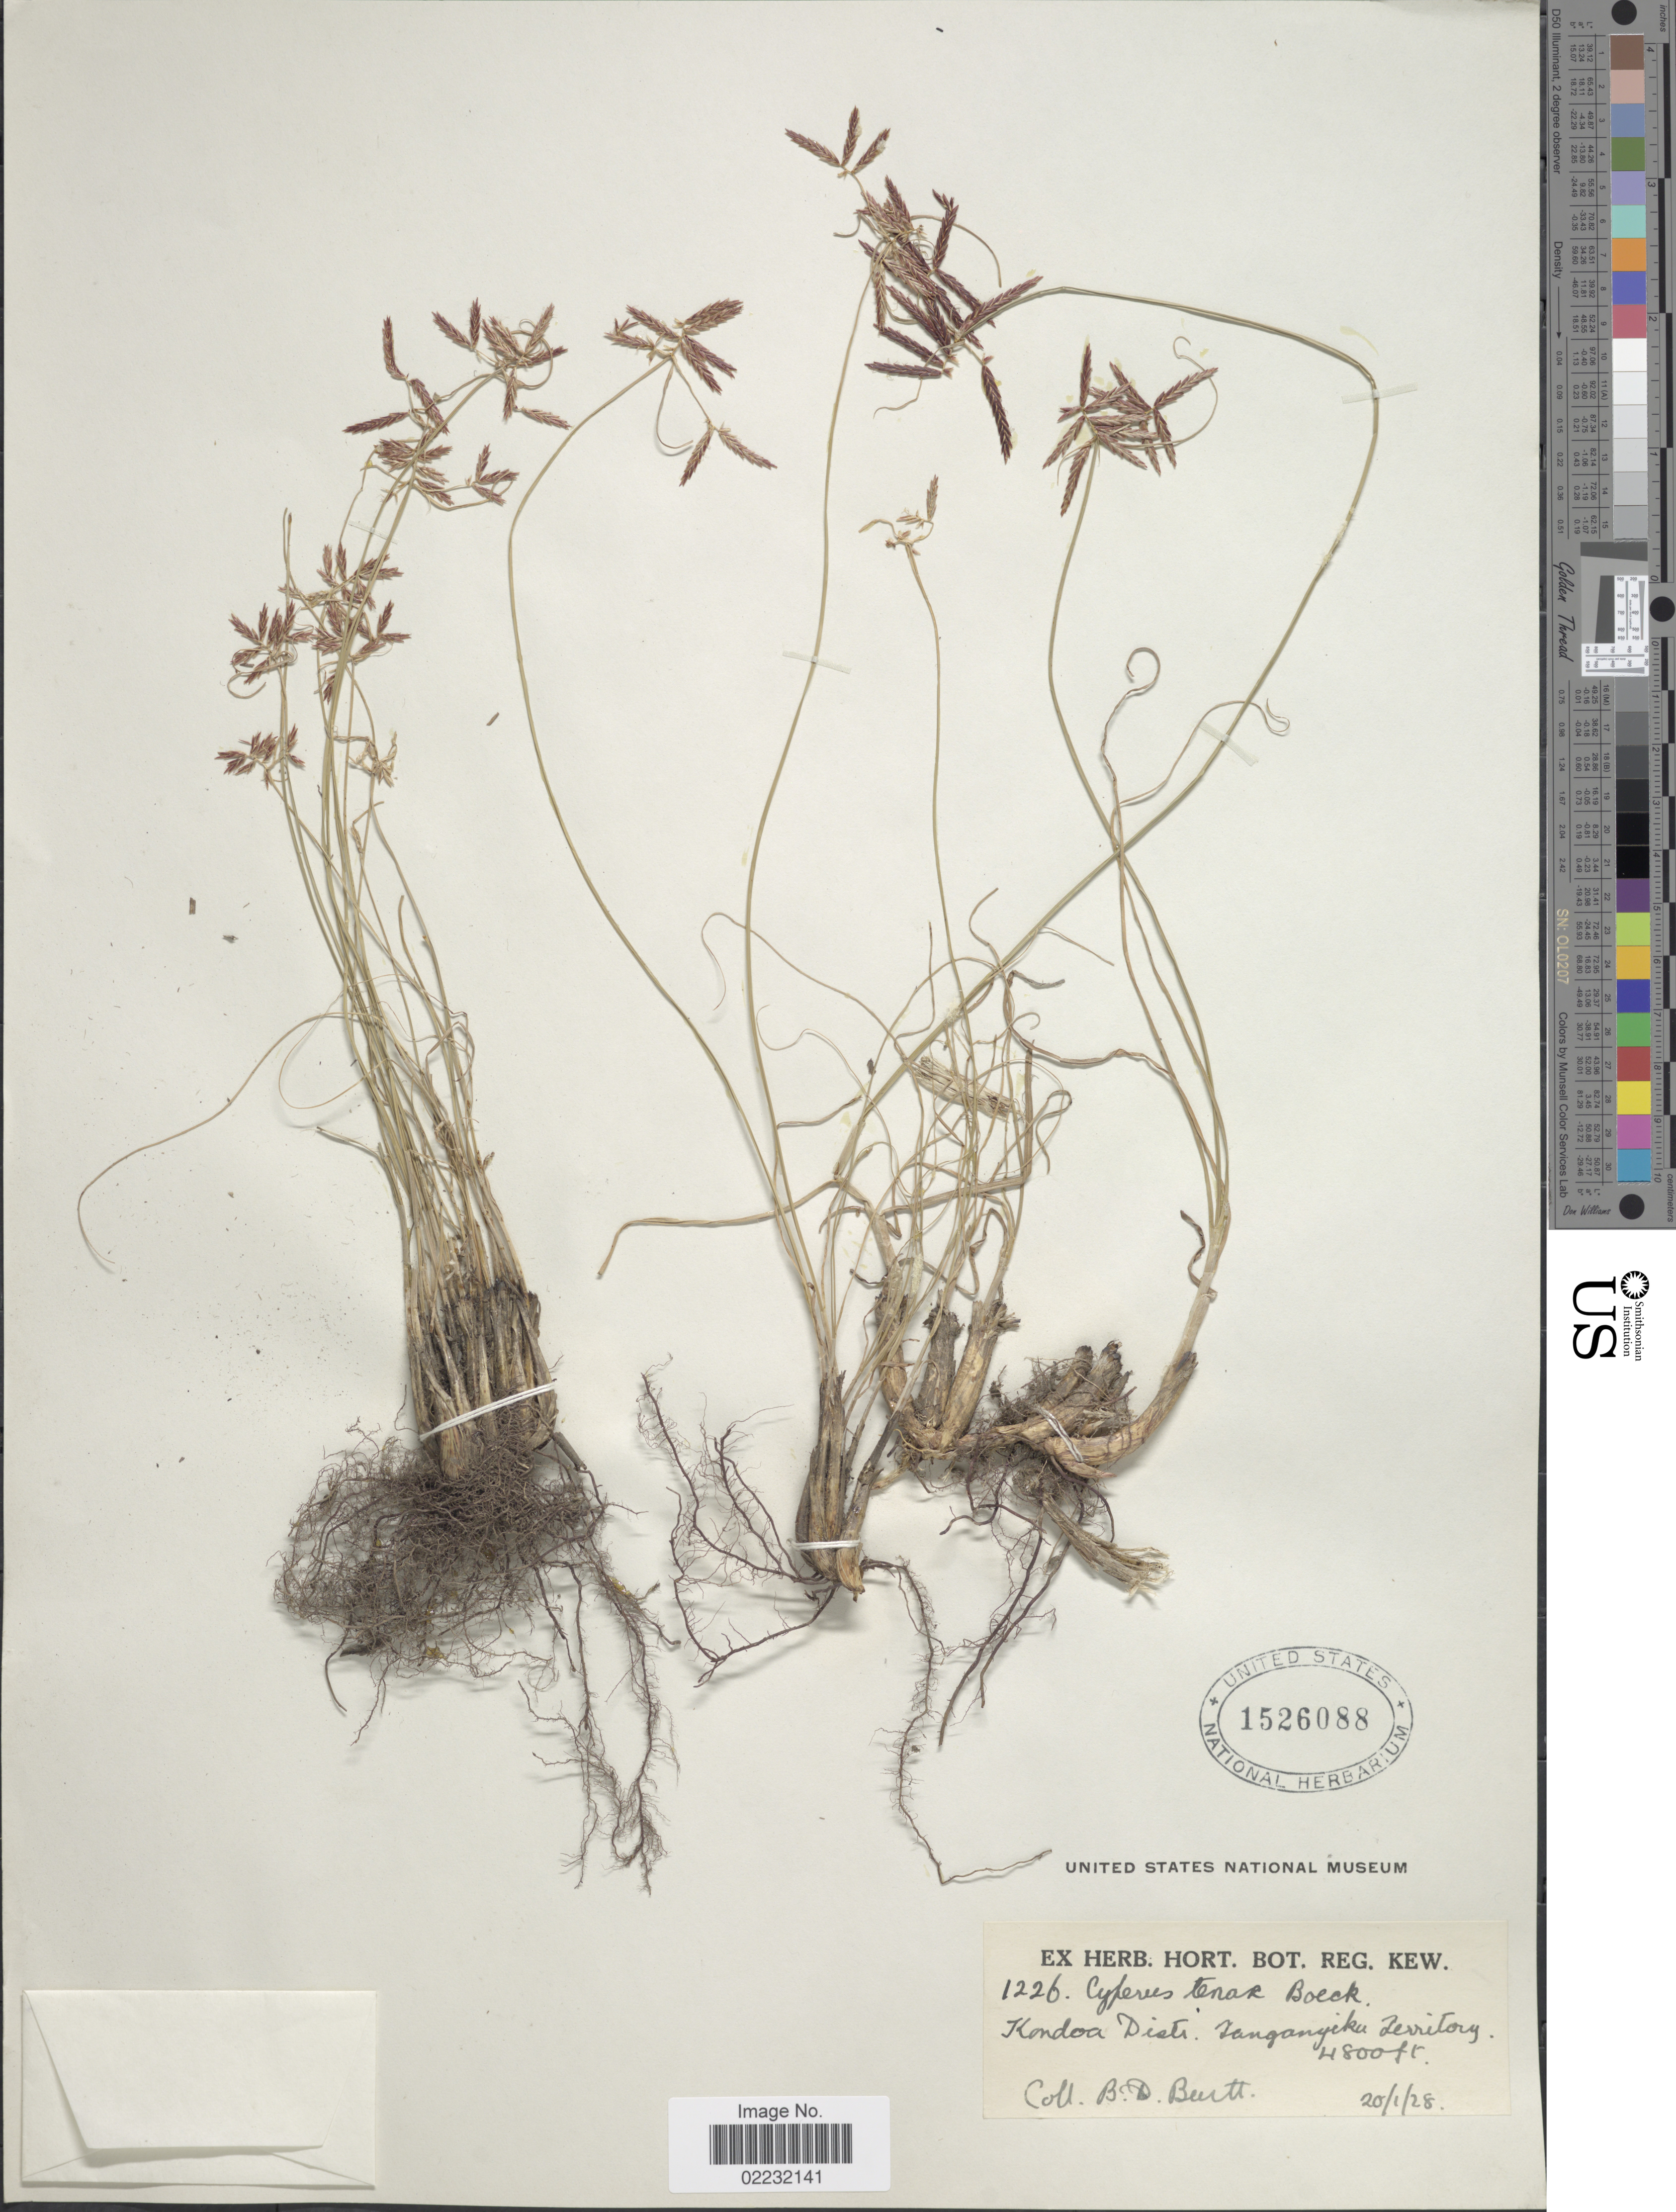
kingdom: Plantae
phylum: Tracheophyta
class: Liliopsida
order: Poales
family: Cyperaceae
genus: Cyperus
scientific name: Cyperus tenax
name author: Boeckeler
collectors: B. D. Burtt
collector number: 1226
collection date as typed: Transcribed d/m/y: 20/1/28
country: Tanzania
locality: Kondoa Distr, Tanganyiky Territory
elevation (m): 1463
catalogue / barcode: US 1526088